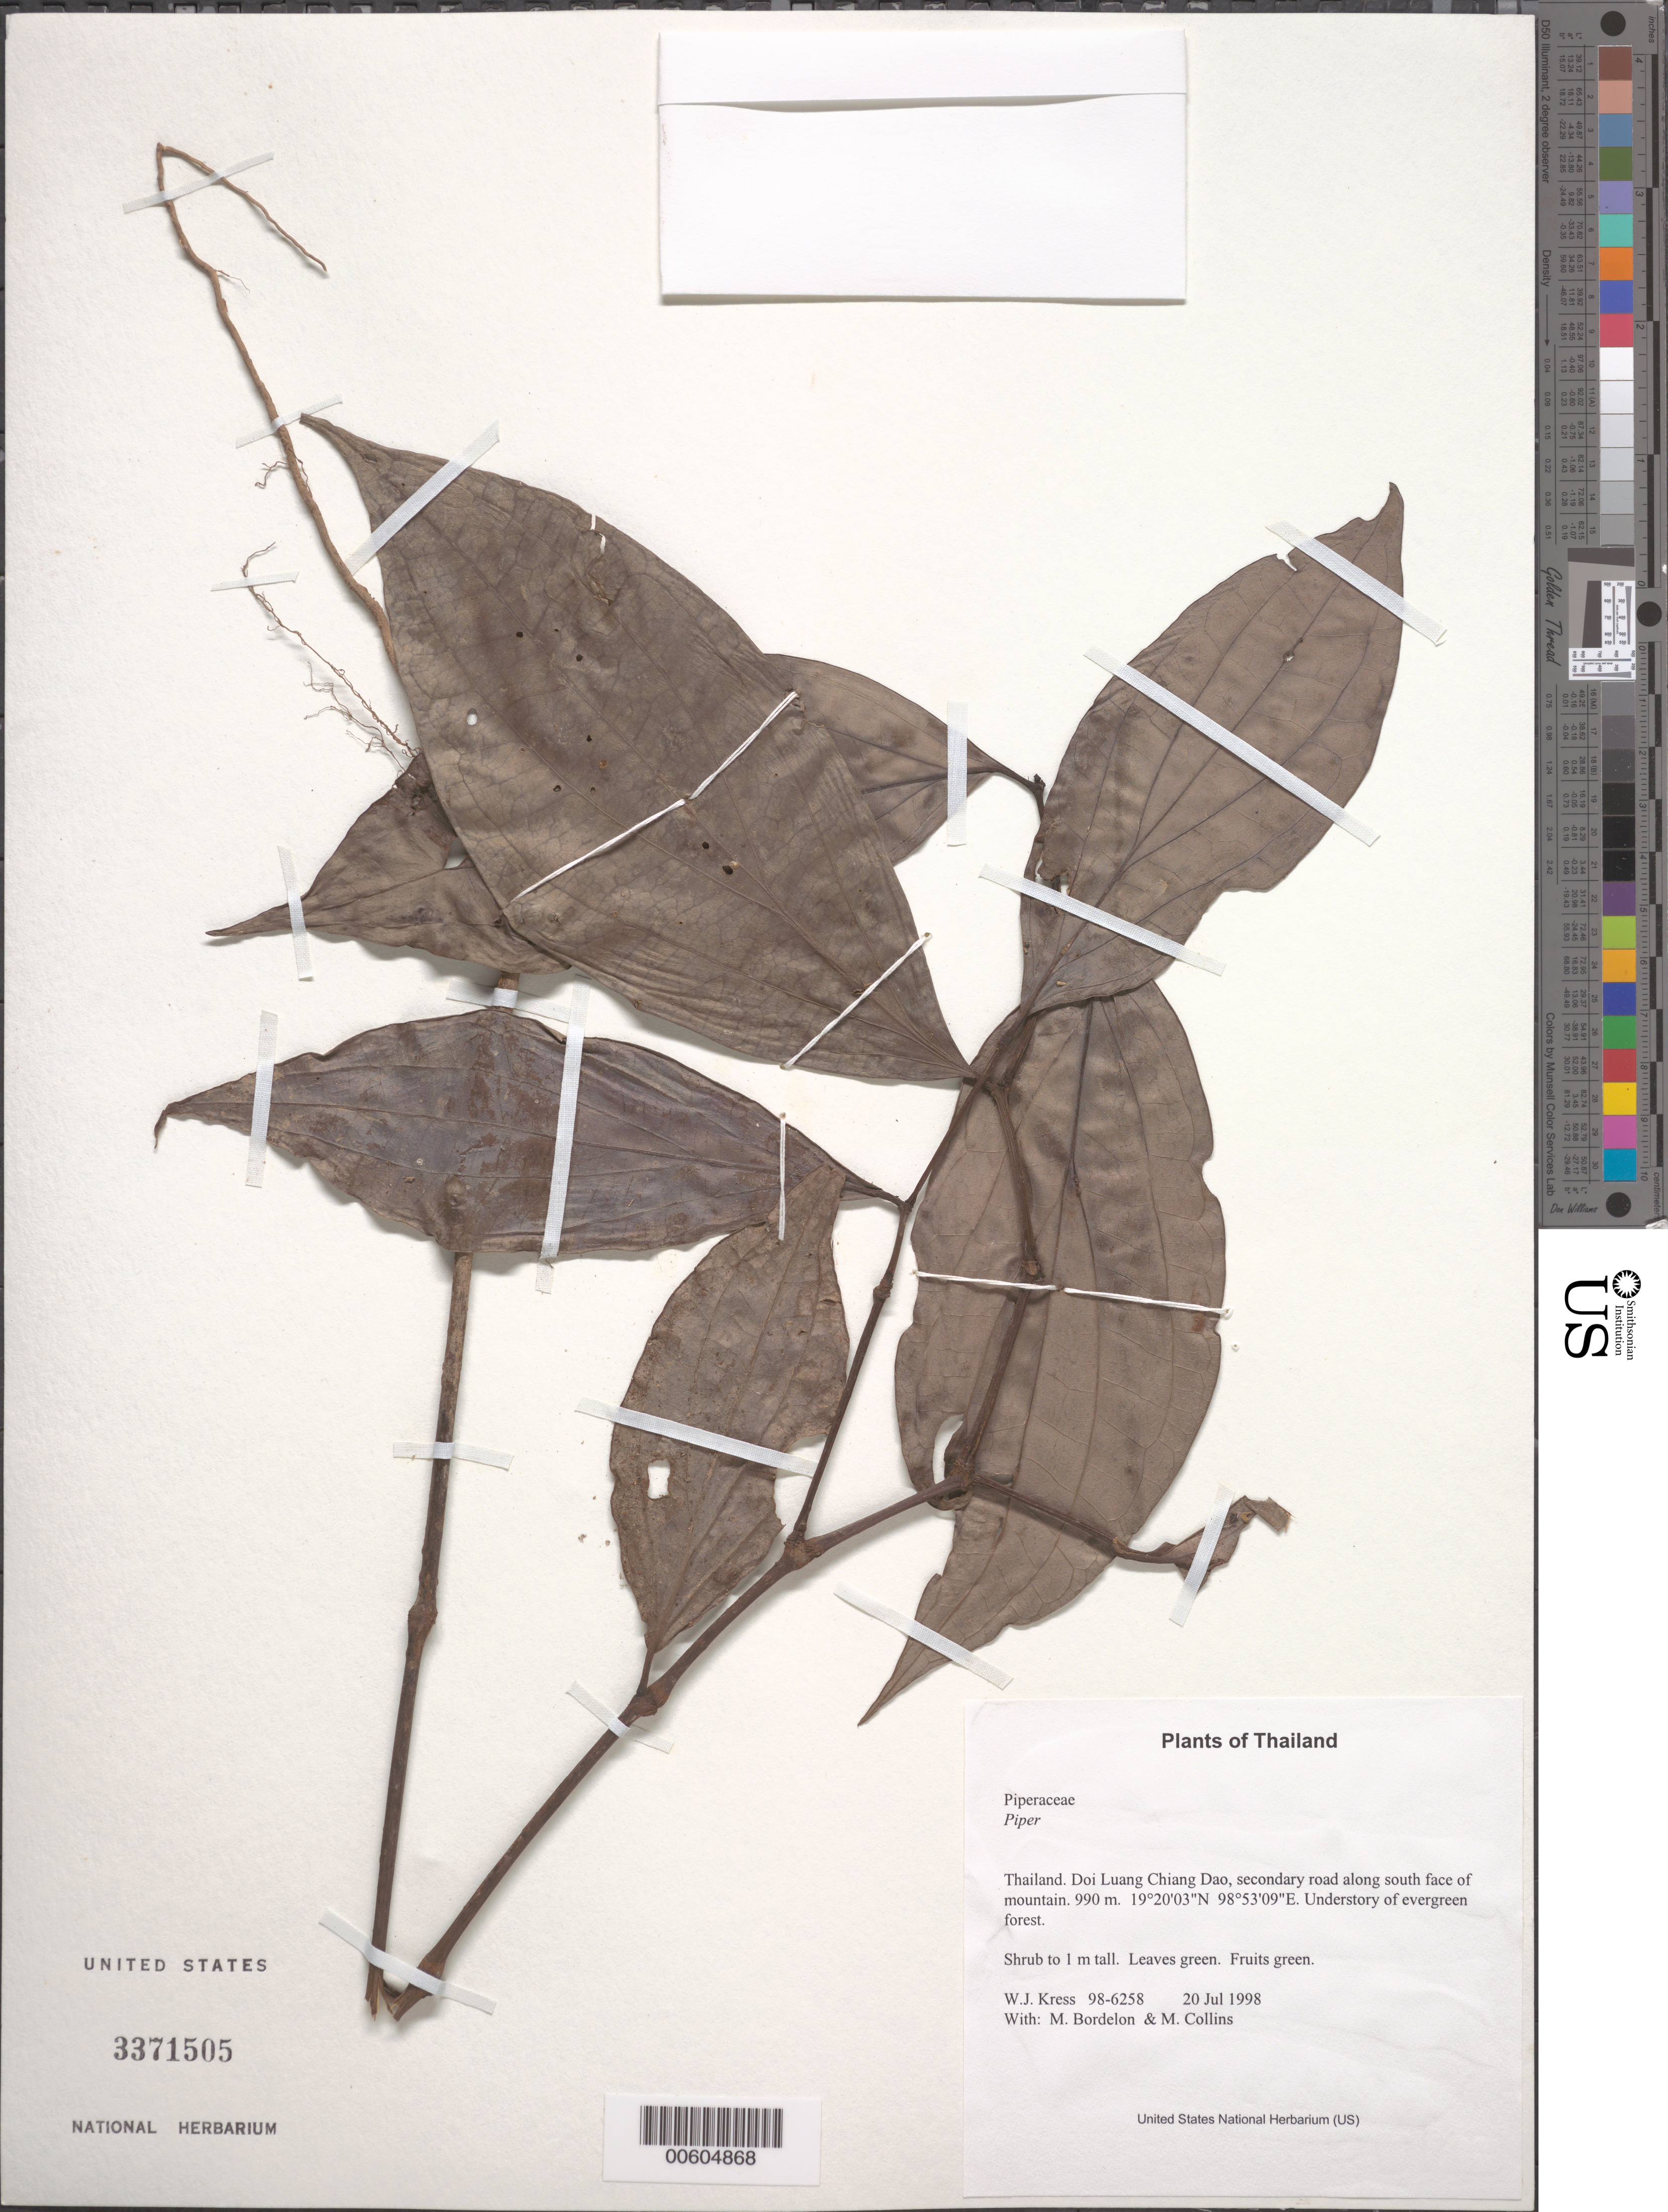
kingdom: Plantae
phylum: Tracheophyta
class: Magnoliopsida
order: Piperales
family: Piperaceae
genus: Piper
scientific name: Piper zuccarinii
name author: C. DC.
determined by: Jaramillo, M. Alejandra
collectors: W. J. Kress, M. Bordelon & M. Collins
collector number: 98-6258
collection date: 1998-07-20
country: Thailand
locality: Doi Luang Chiang Dao, secondary road along south face of mountain.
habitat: Understory of evergreen forest.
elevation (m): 990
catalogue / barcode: US 3371505